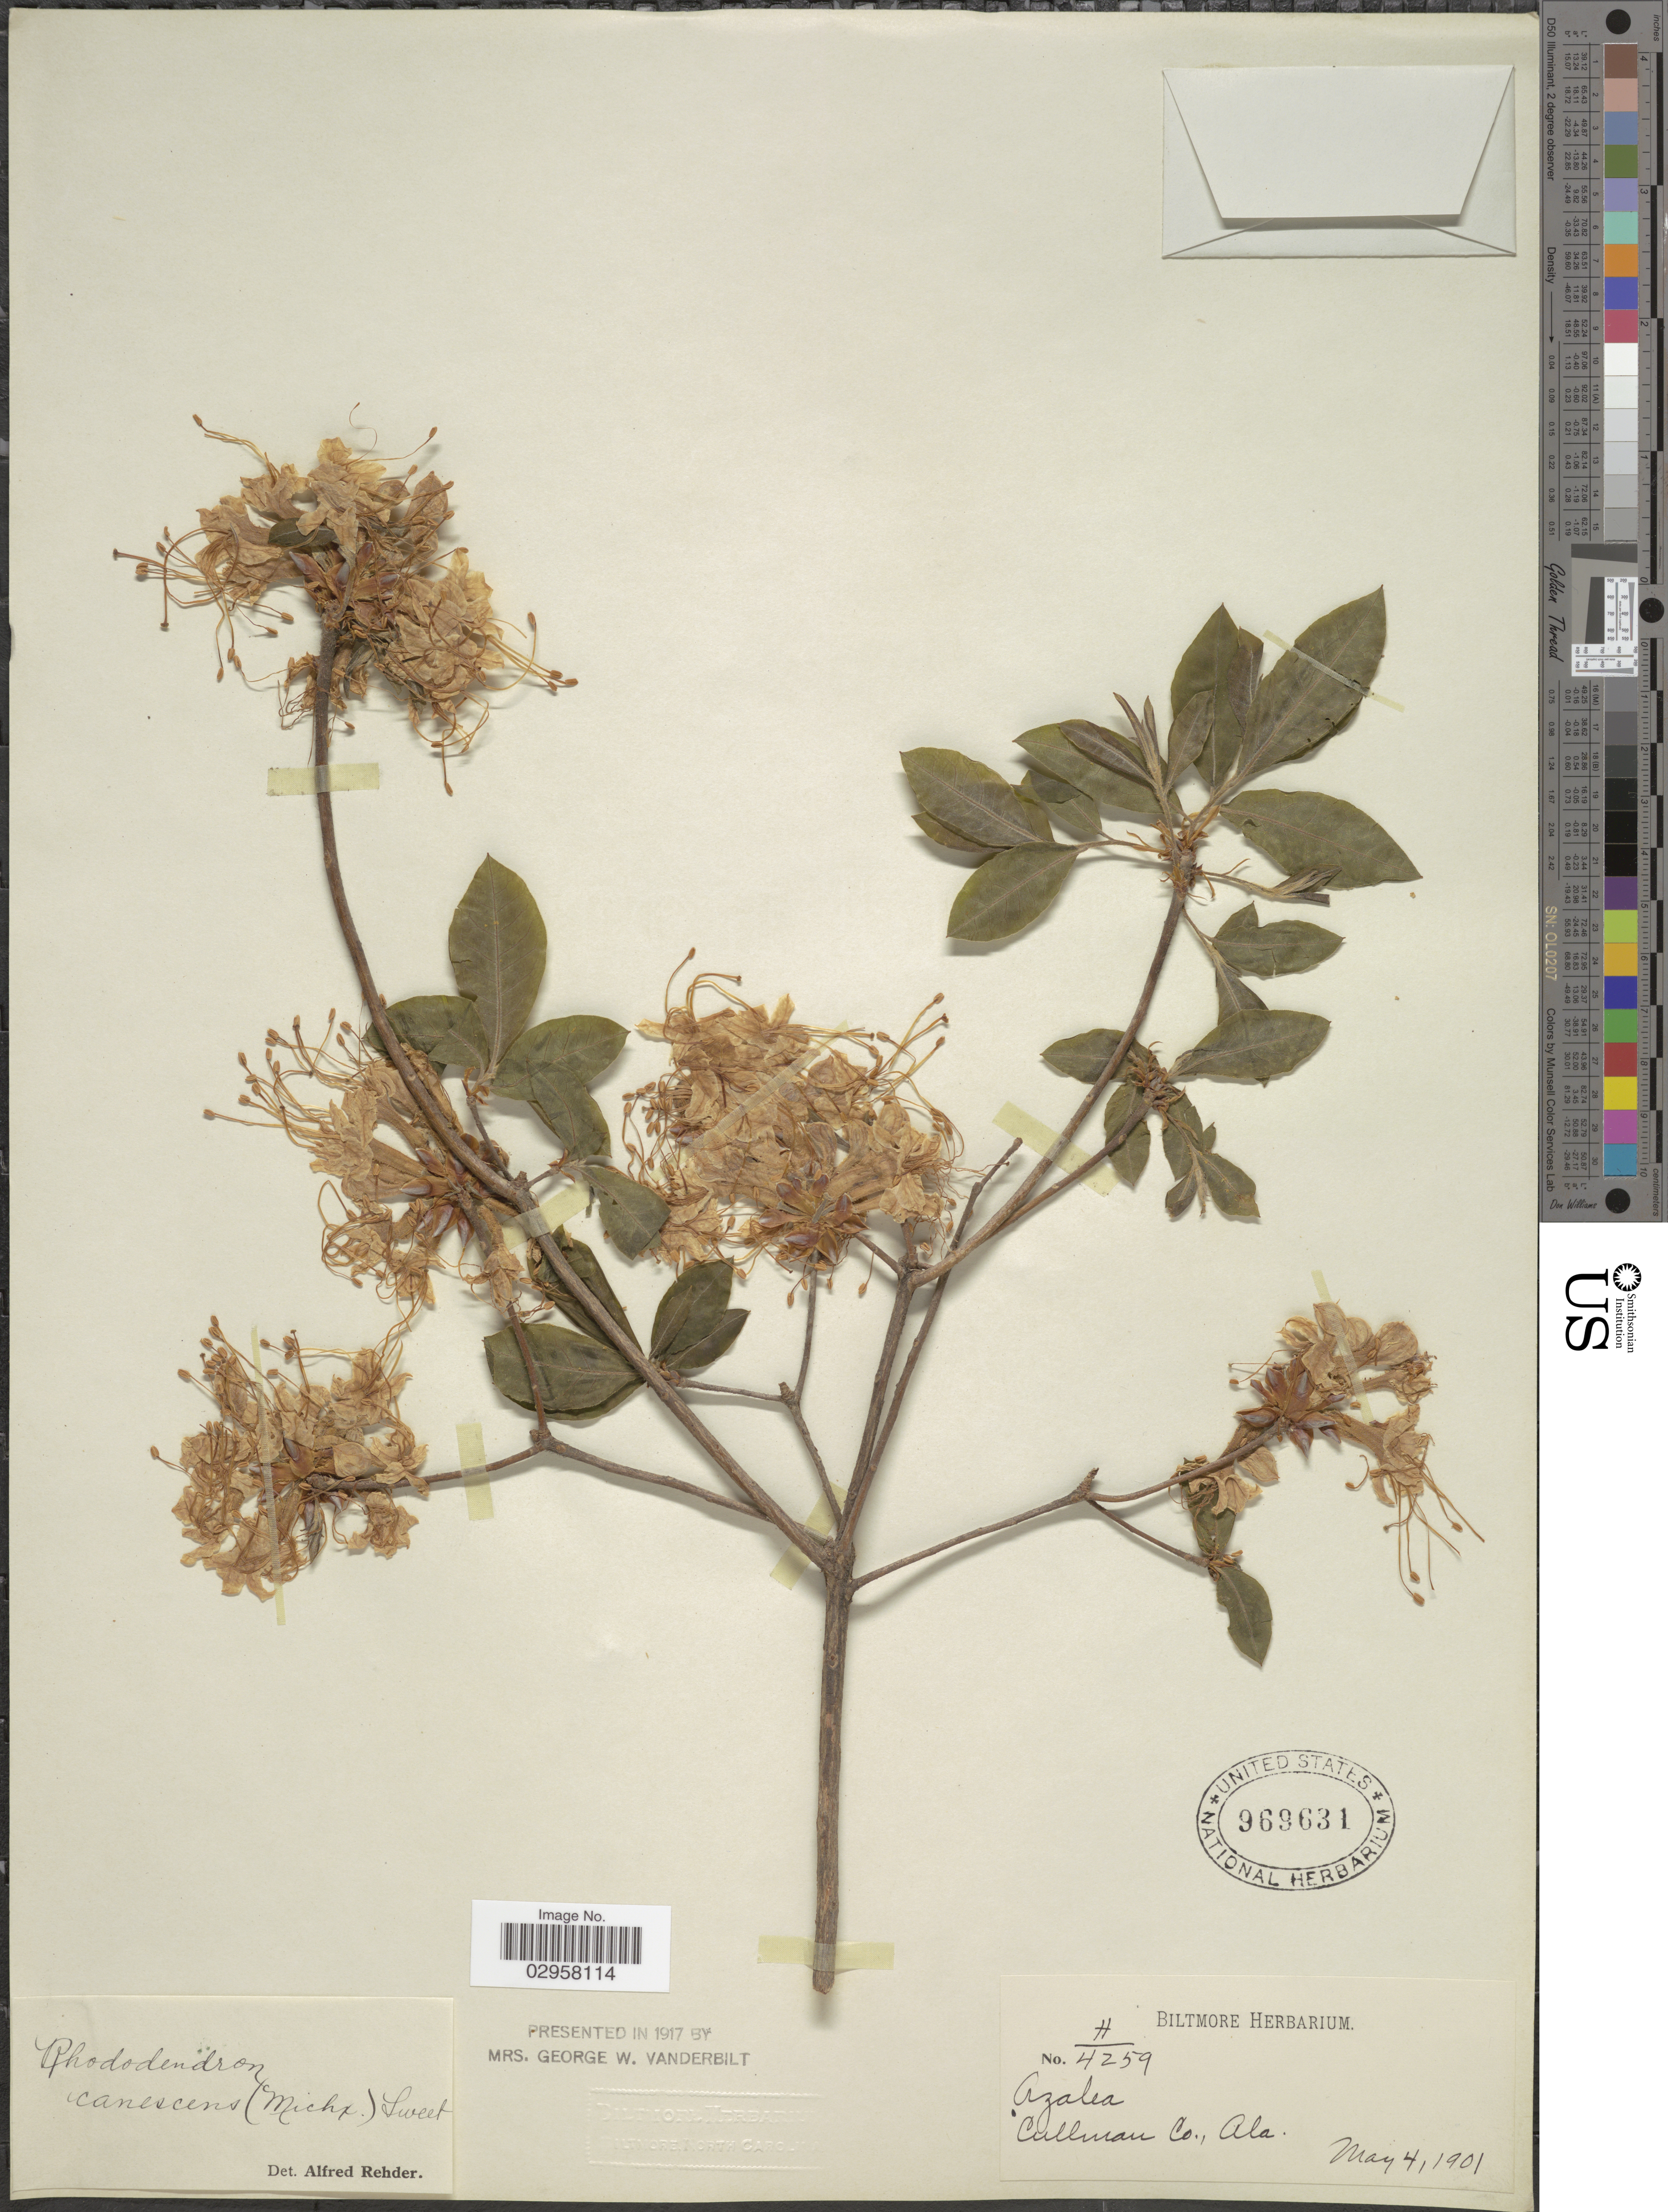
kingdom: Plantae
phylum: Tracheophyta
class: Magnoliopsida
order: Ericales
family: Ericaceae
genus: Rhododendron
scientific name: Rhododendron canescens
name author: (Michx.) Sweet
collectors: ex herb. Biltmore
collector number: H/4259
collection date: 1901-05-04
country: United States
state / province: Alabama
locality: Cullman Co.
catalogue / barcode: US 969631